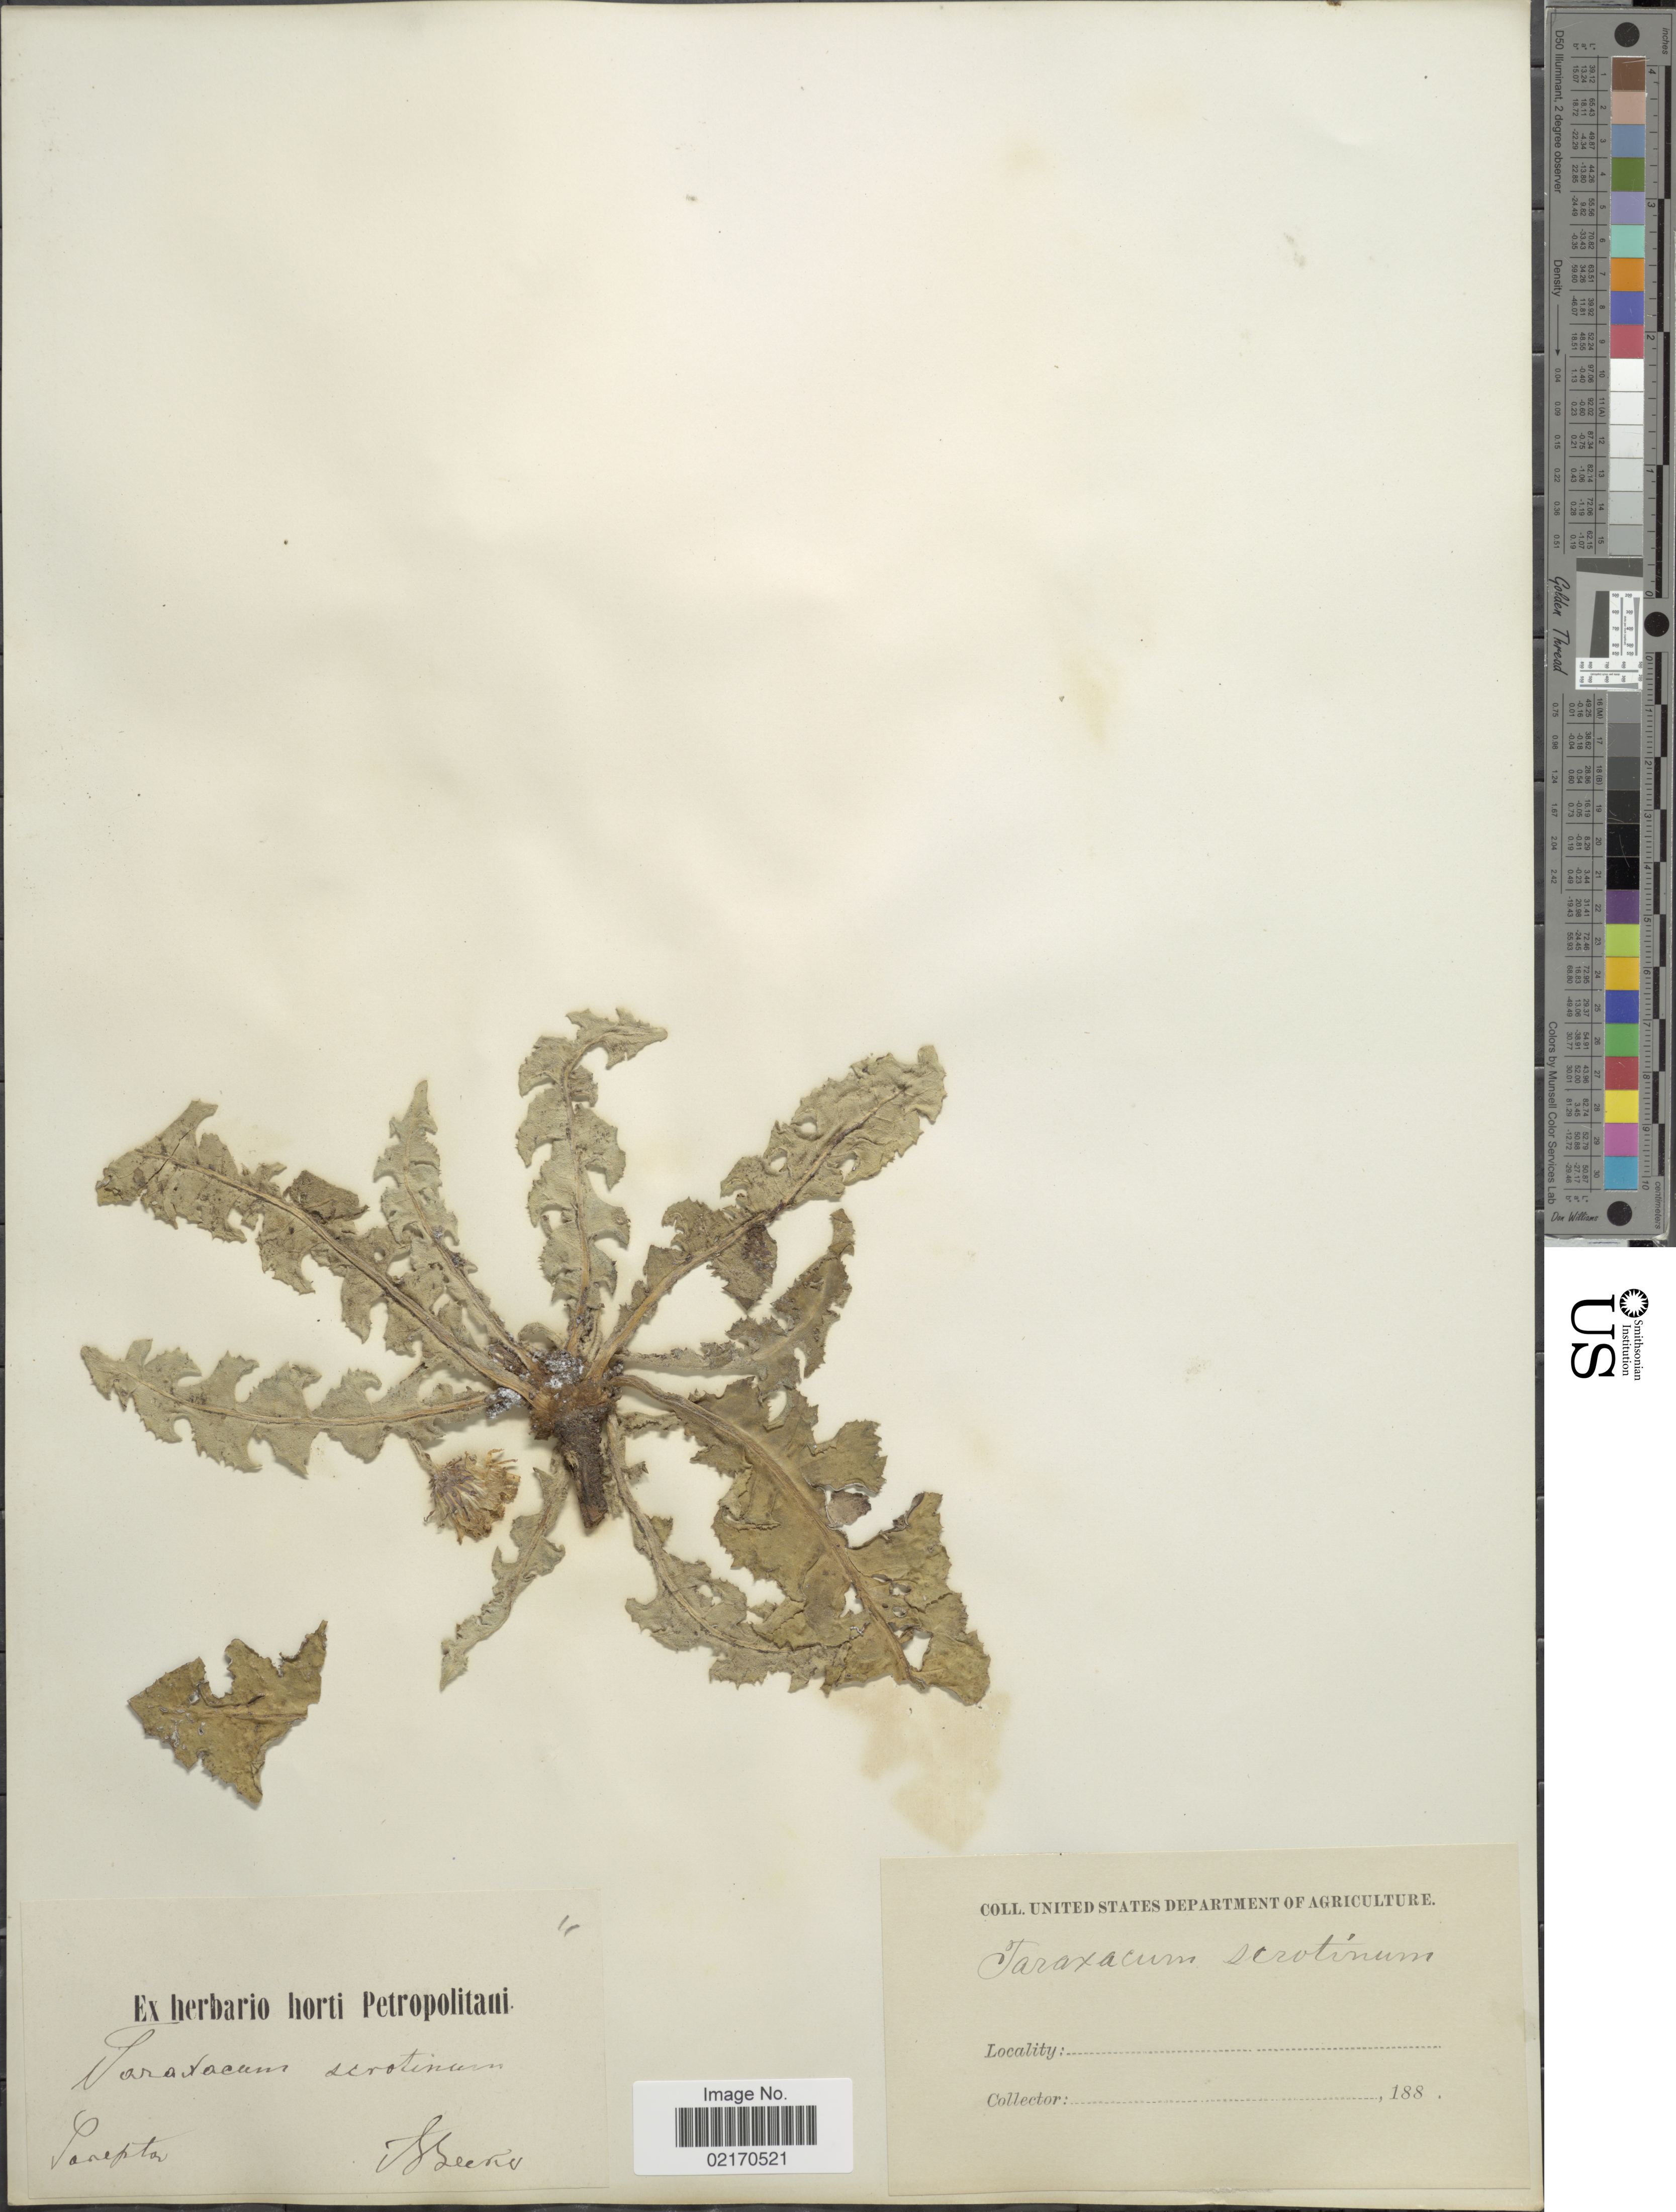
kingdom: Plantae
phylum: Tracheophyta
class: Magnoliopsida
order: Asterales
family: Asteraceae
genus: Taraxacum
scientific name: Taraxacum serotinum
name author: (Waldst. & Kit.) Fisch.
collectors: A. Becker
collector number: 11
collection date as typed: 188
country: Russian Federation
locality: Sarepta